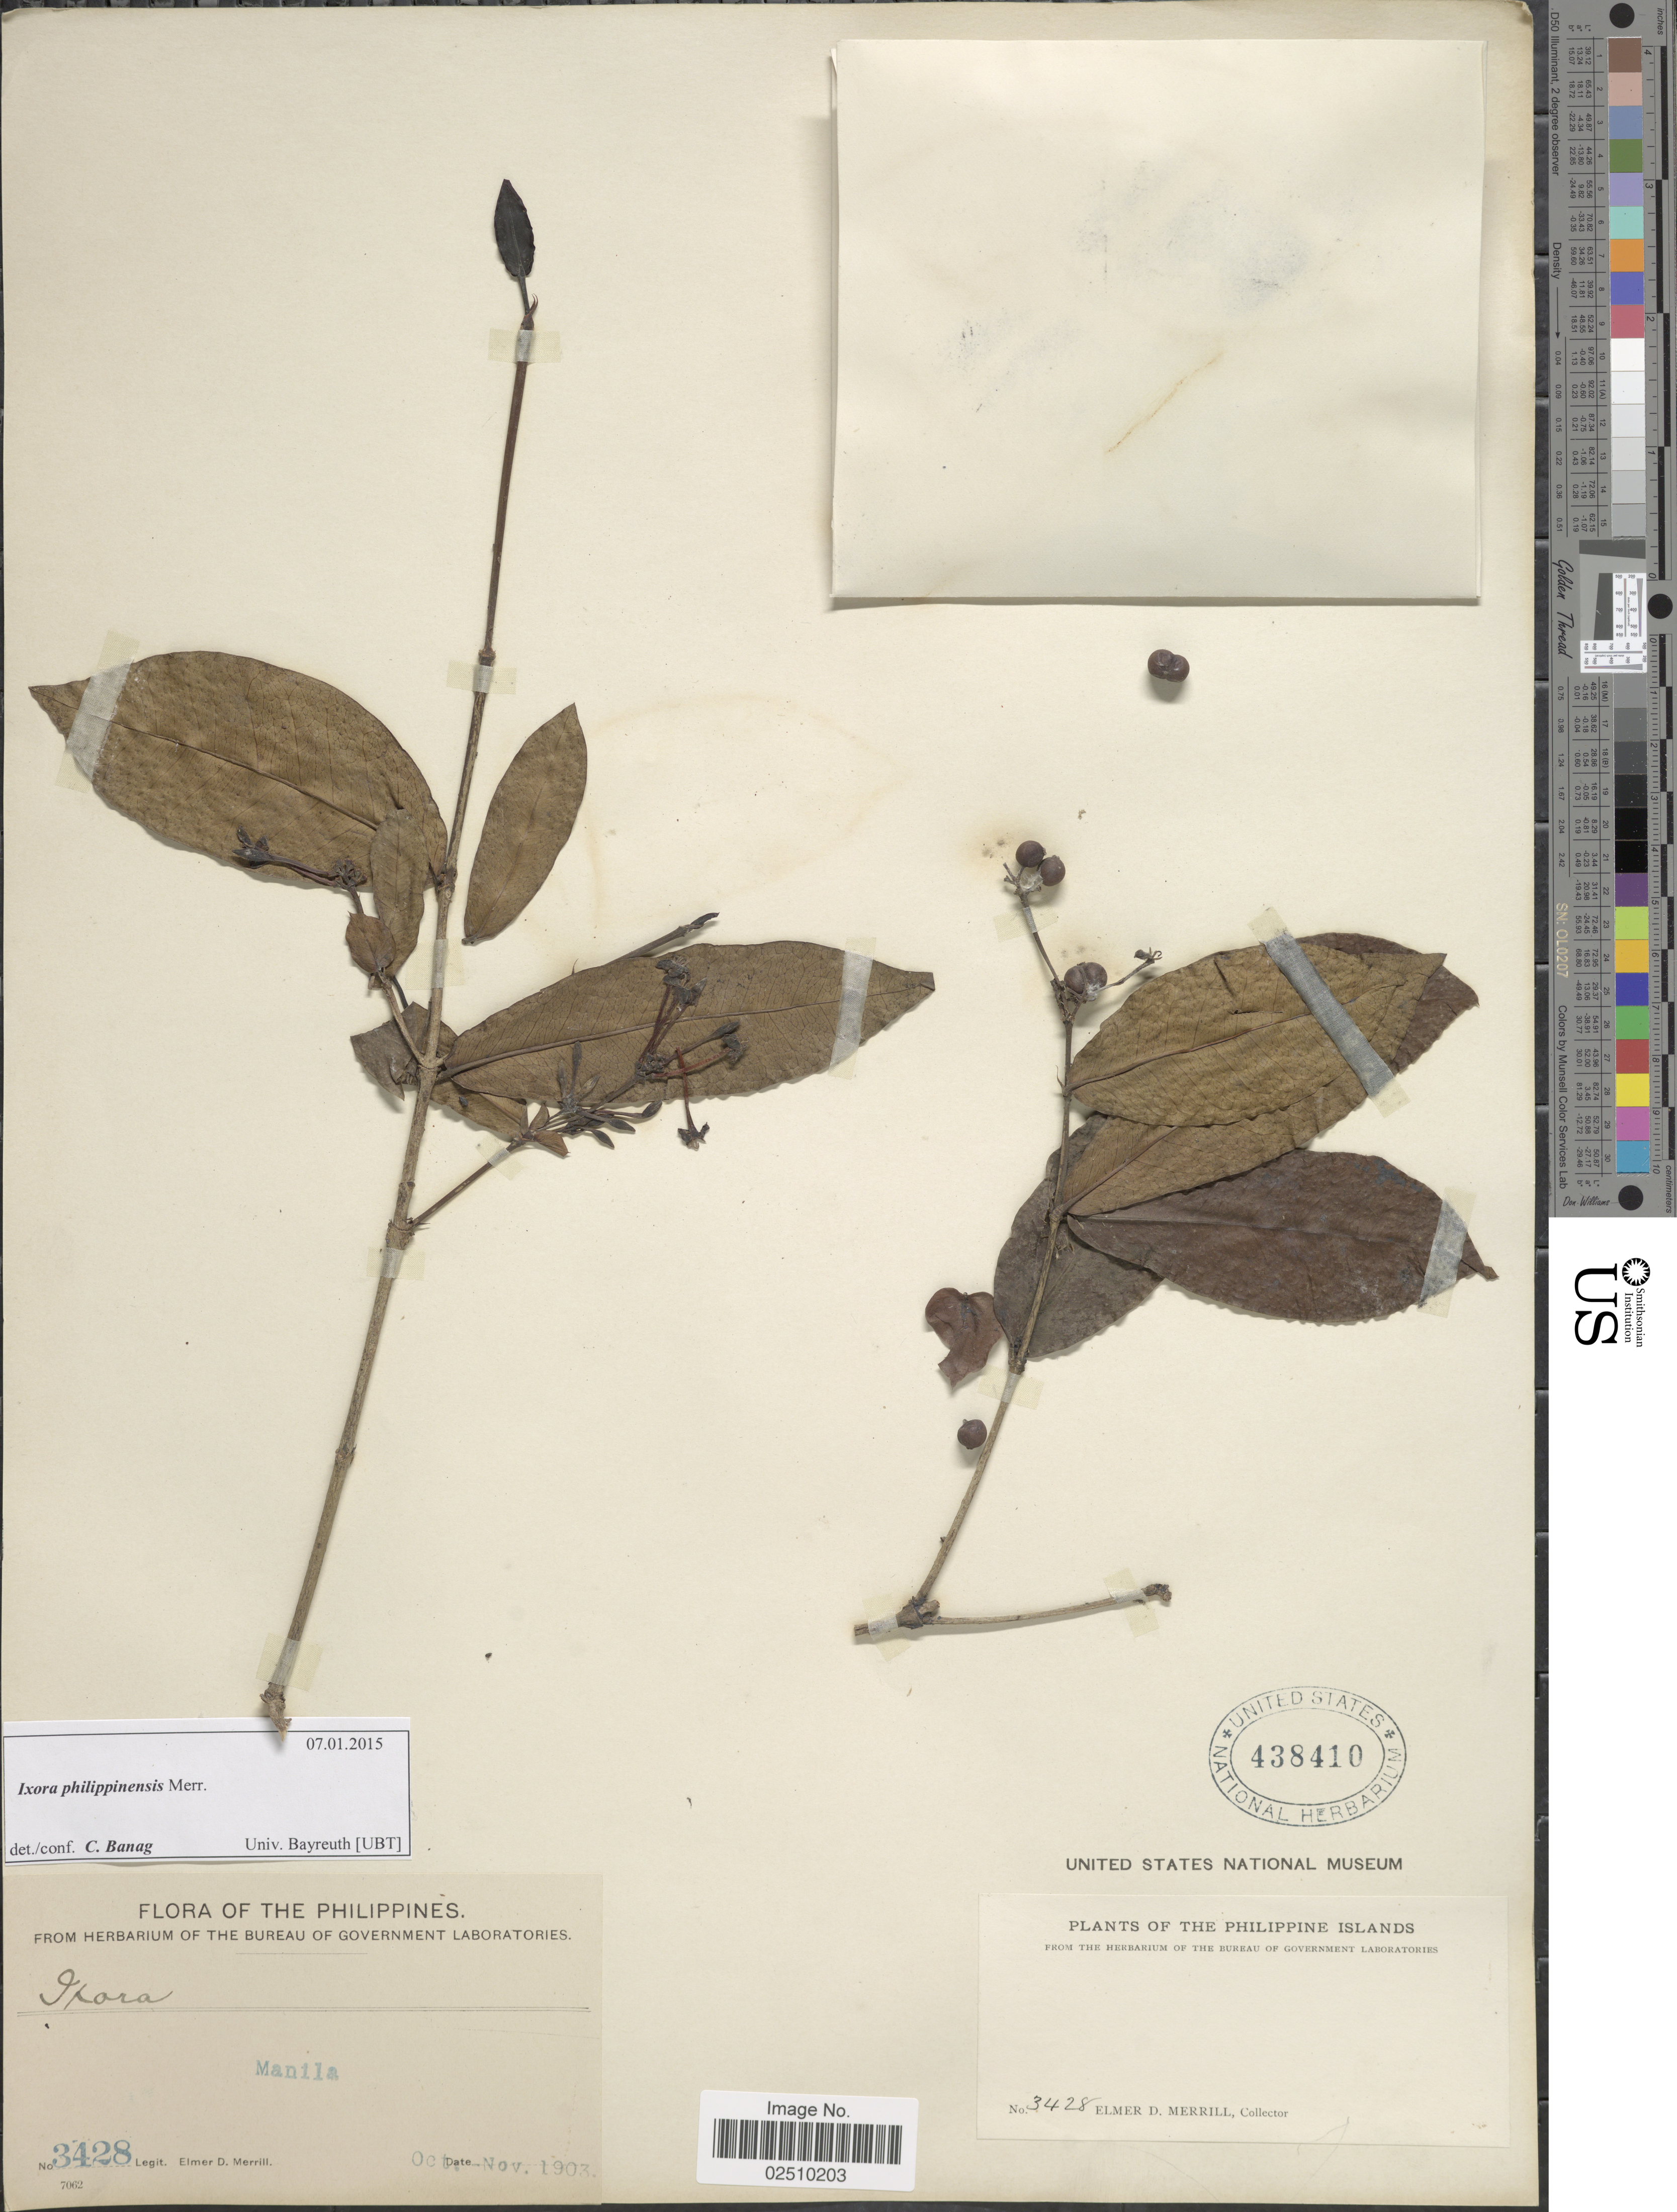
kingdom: Plantae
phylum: Tracheophyta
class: Magnoliopsida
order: Gentianales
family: Rubiaceae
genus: Ixora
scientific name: Ixora philippinensis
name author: Merr.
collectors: E. D. Merrill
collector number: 3428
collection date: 1903-10/1903-11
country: Philippines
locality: Philippine Islands. Manila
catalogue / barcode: US 438410